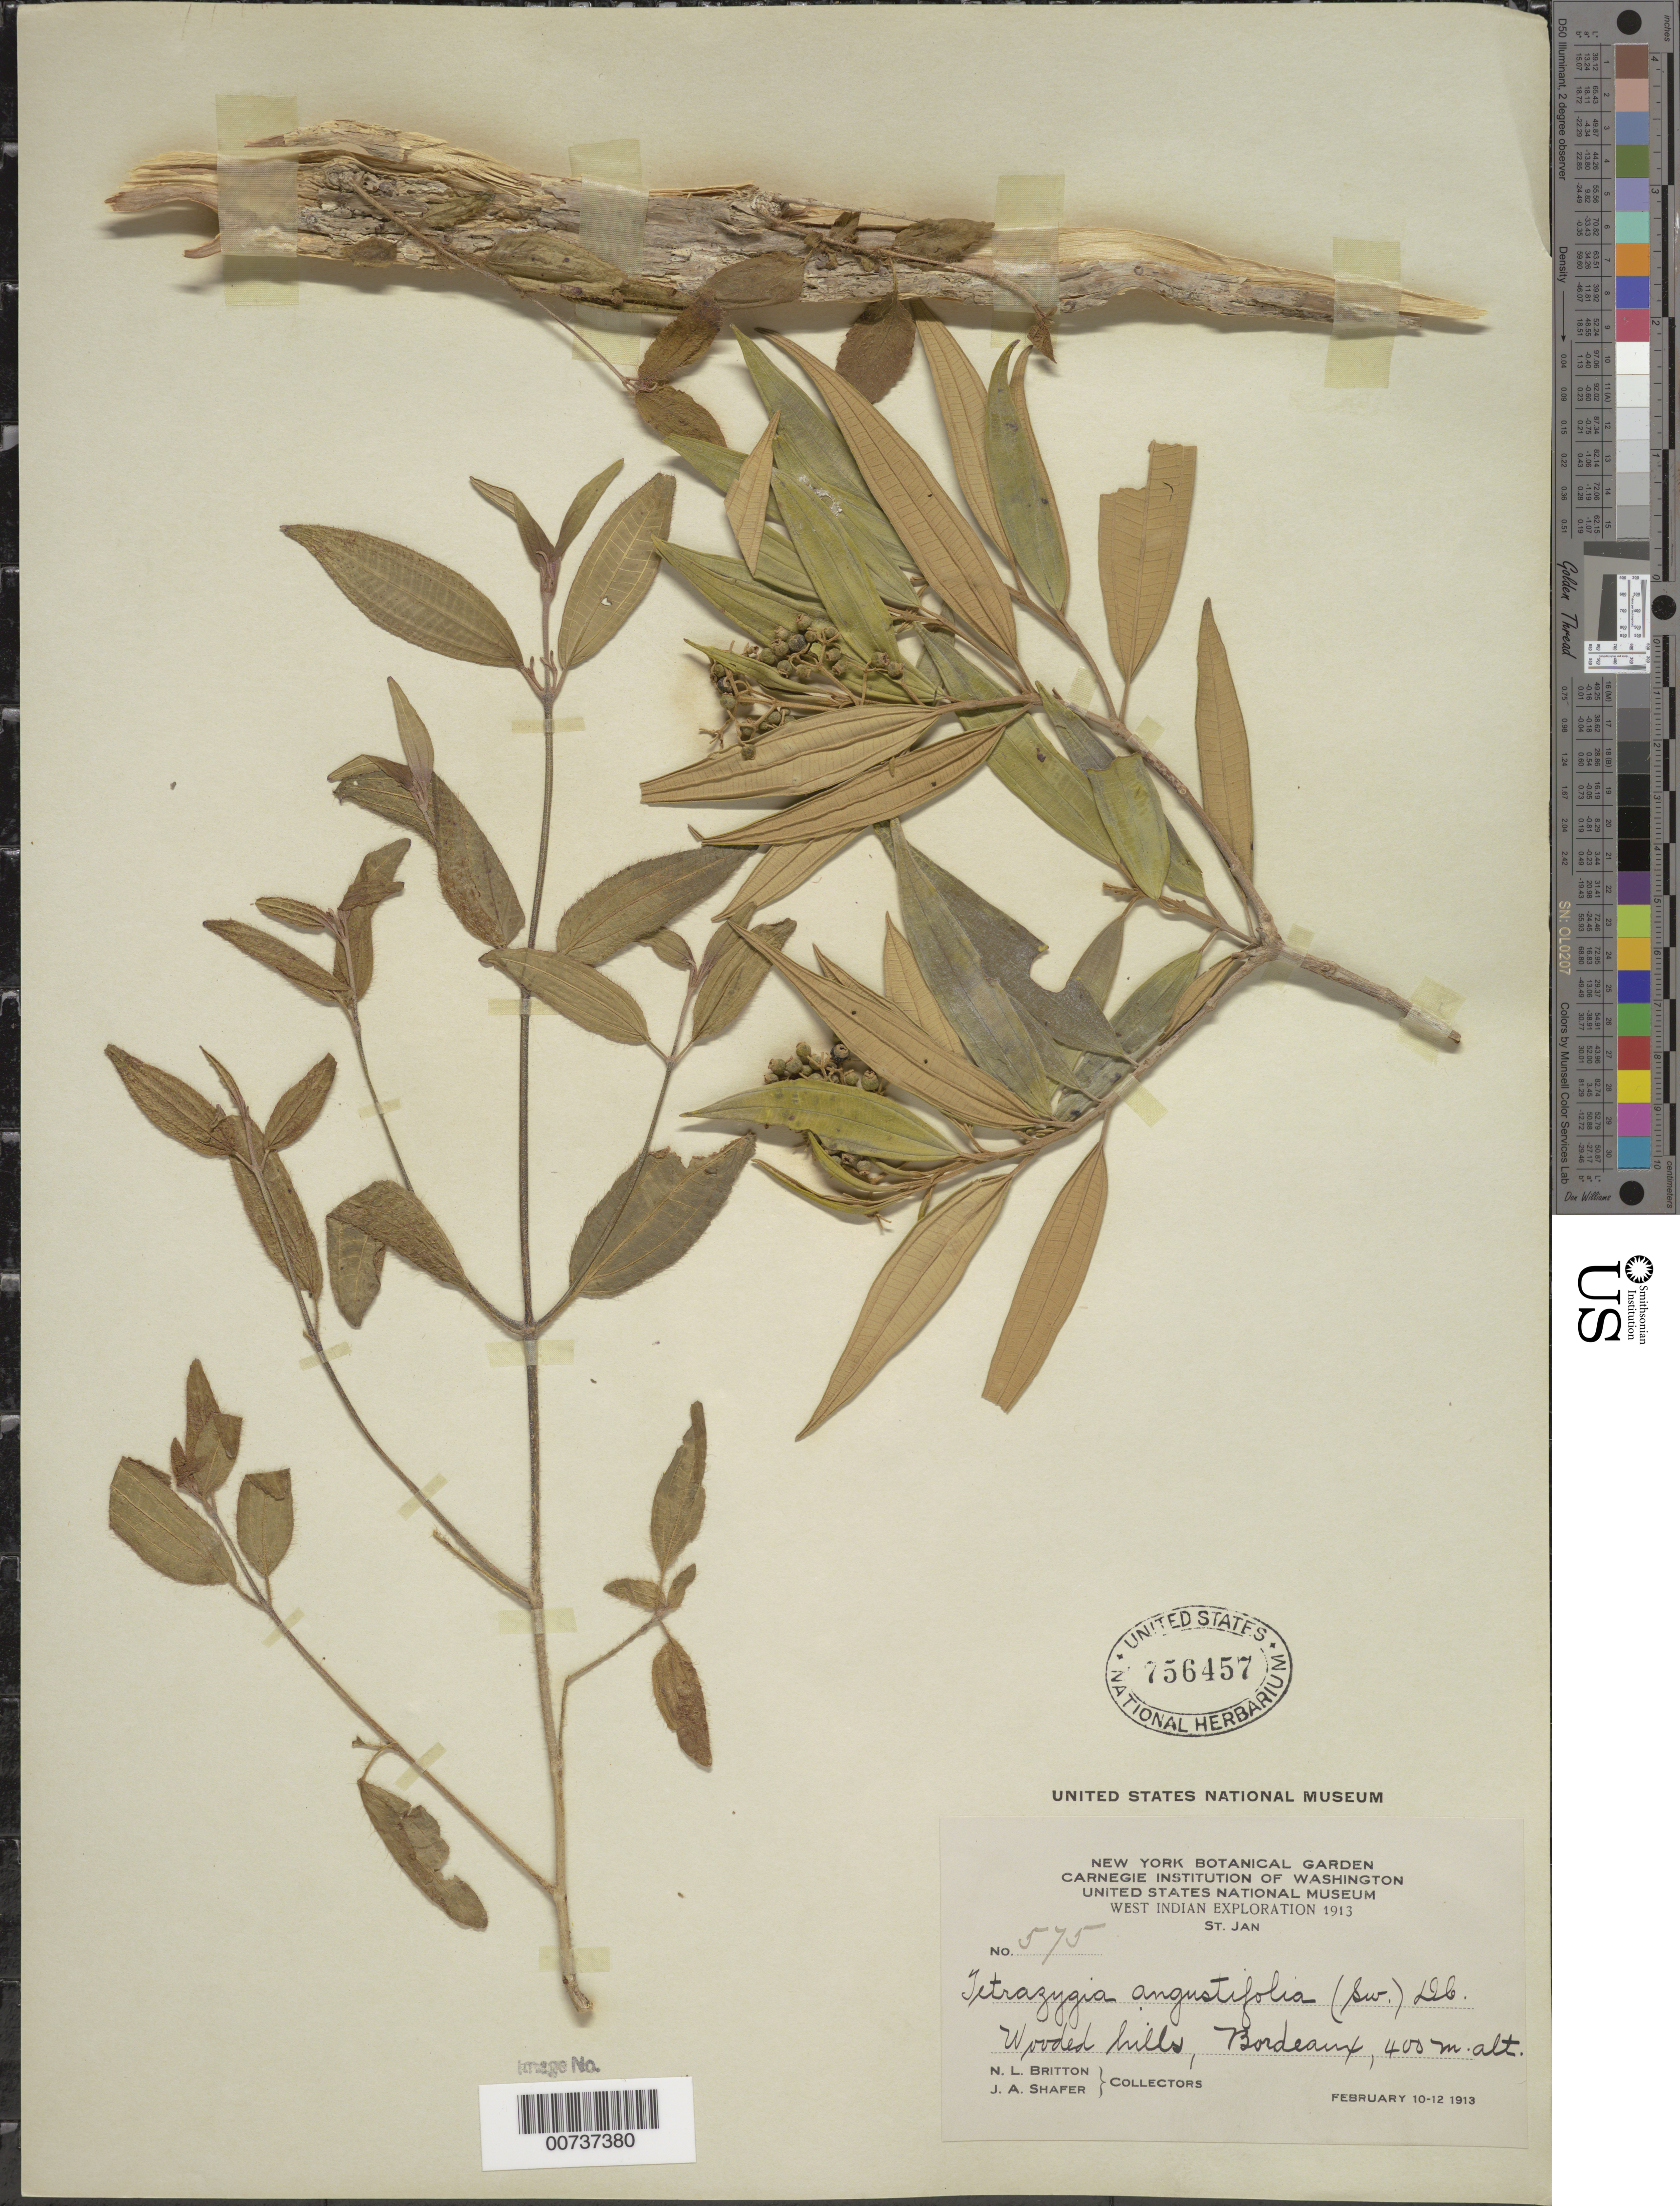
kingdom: Plantae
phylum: Tracheophyta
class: Magnoliopsida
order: Myrtales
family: Melastomataceae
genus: Tetrazygia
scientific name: Tetrazygia angustifolia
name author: (Sw.) DC.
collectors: N. Britton & J. A. Shafer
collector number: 575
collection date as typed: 10 Feb 1913 to 12 Feb 1913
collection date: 1913-02-10/1913-02-12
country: U.S. Virgin Islands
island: St. John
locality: Bordeaux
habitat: Wooded hills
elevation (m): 400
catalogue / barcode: US 756457